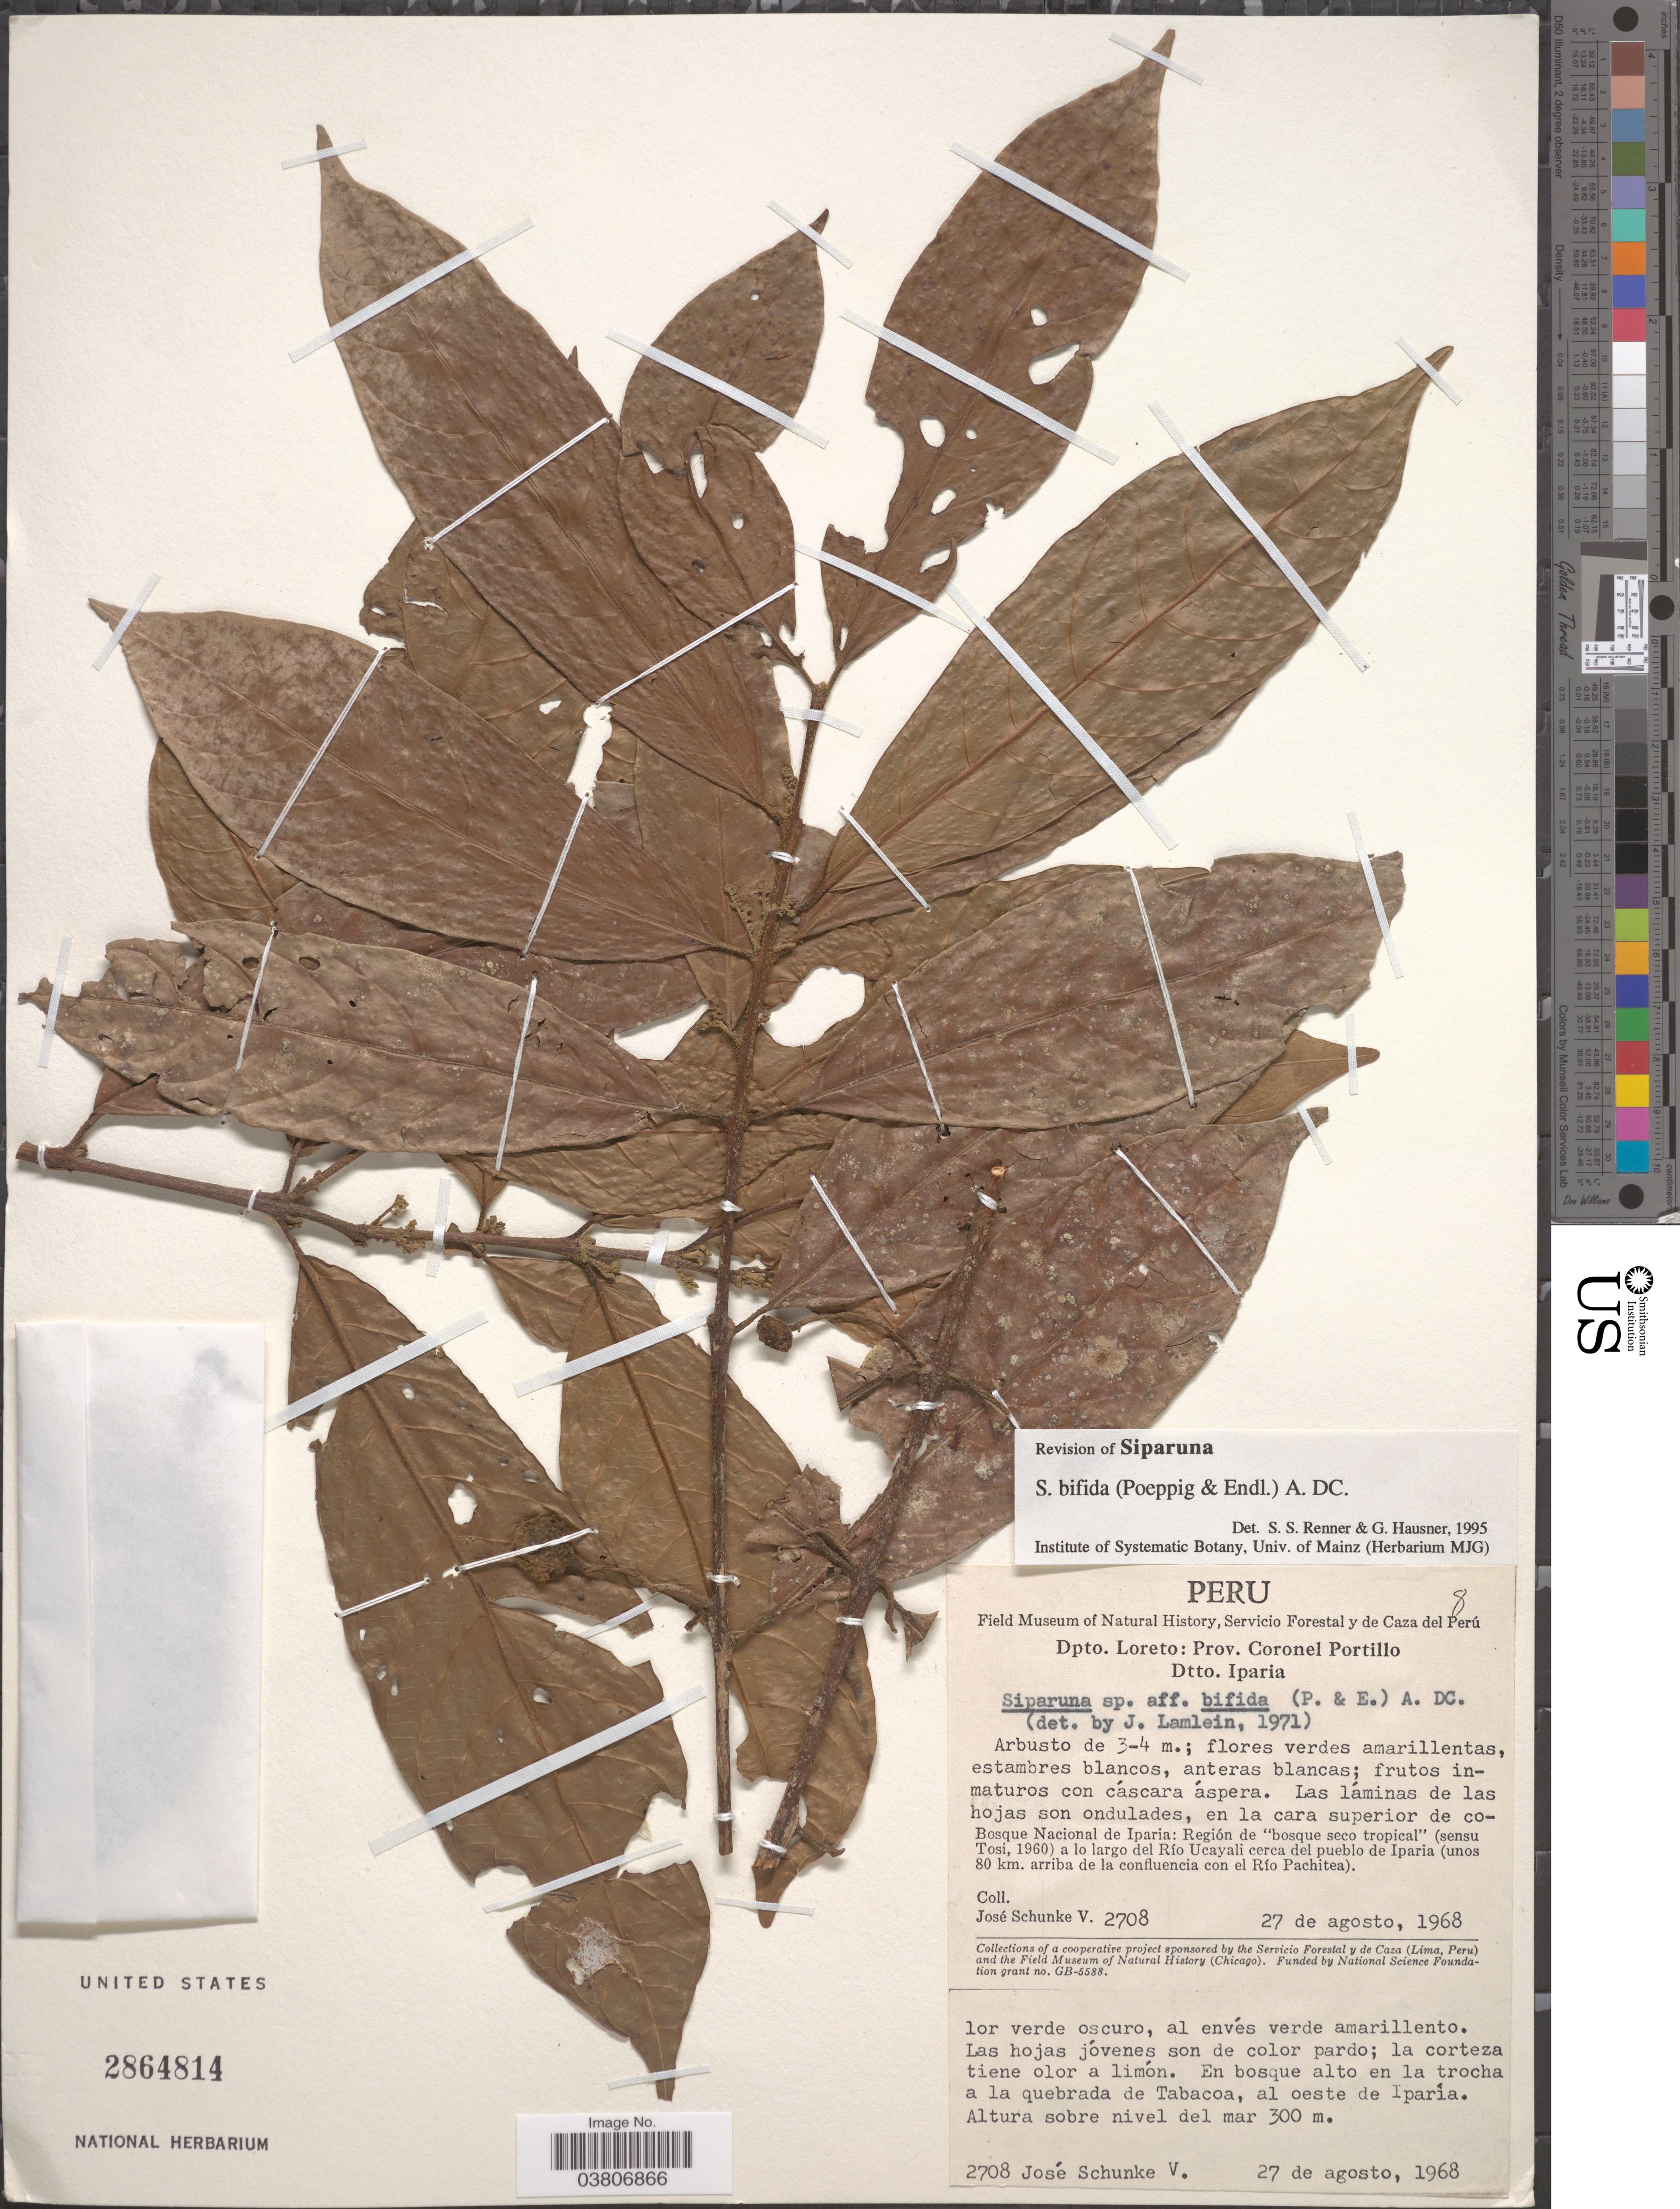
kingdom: Plantae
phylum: Tracheophyta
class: Magnoliopsida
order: Laurales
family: Siparunaceae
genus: Siparuna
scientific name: Siparuna bifida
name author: (Poepp. & Endl.) A. DC.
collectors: J. Schunke Vigo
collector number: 2708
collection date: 1968-08-27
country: Peru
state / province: Loreto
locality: Dpto. Loreto: Prov. Coronel Portillo, Dtto. Iparia. Bosque Nacional de Iparia: Región de 'bosque seco tropical' (sensu Tosi, 1960) a lo largo del Río Ucayali cerca del pueblo de Iparia (unos 80 km. arriba de la confluencia con el Río Pachitea). En la trocha a la quebrada de Tabacoa, al oeste de Iparía.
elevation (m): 300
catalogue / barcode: US 2864814